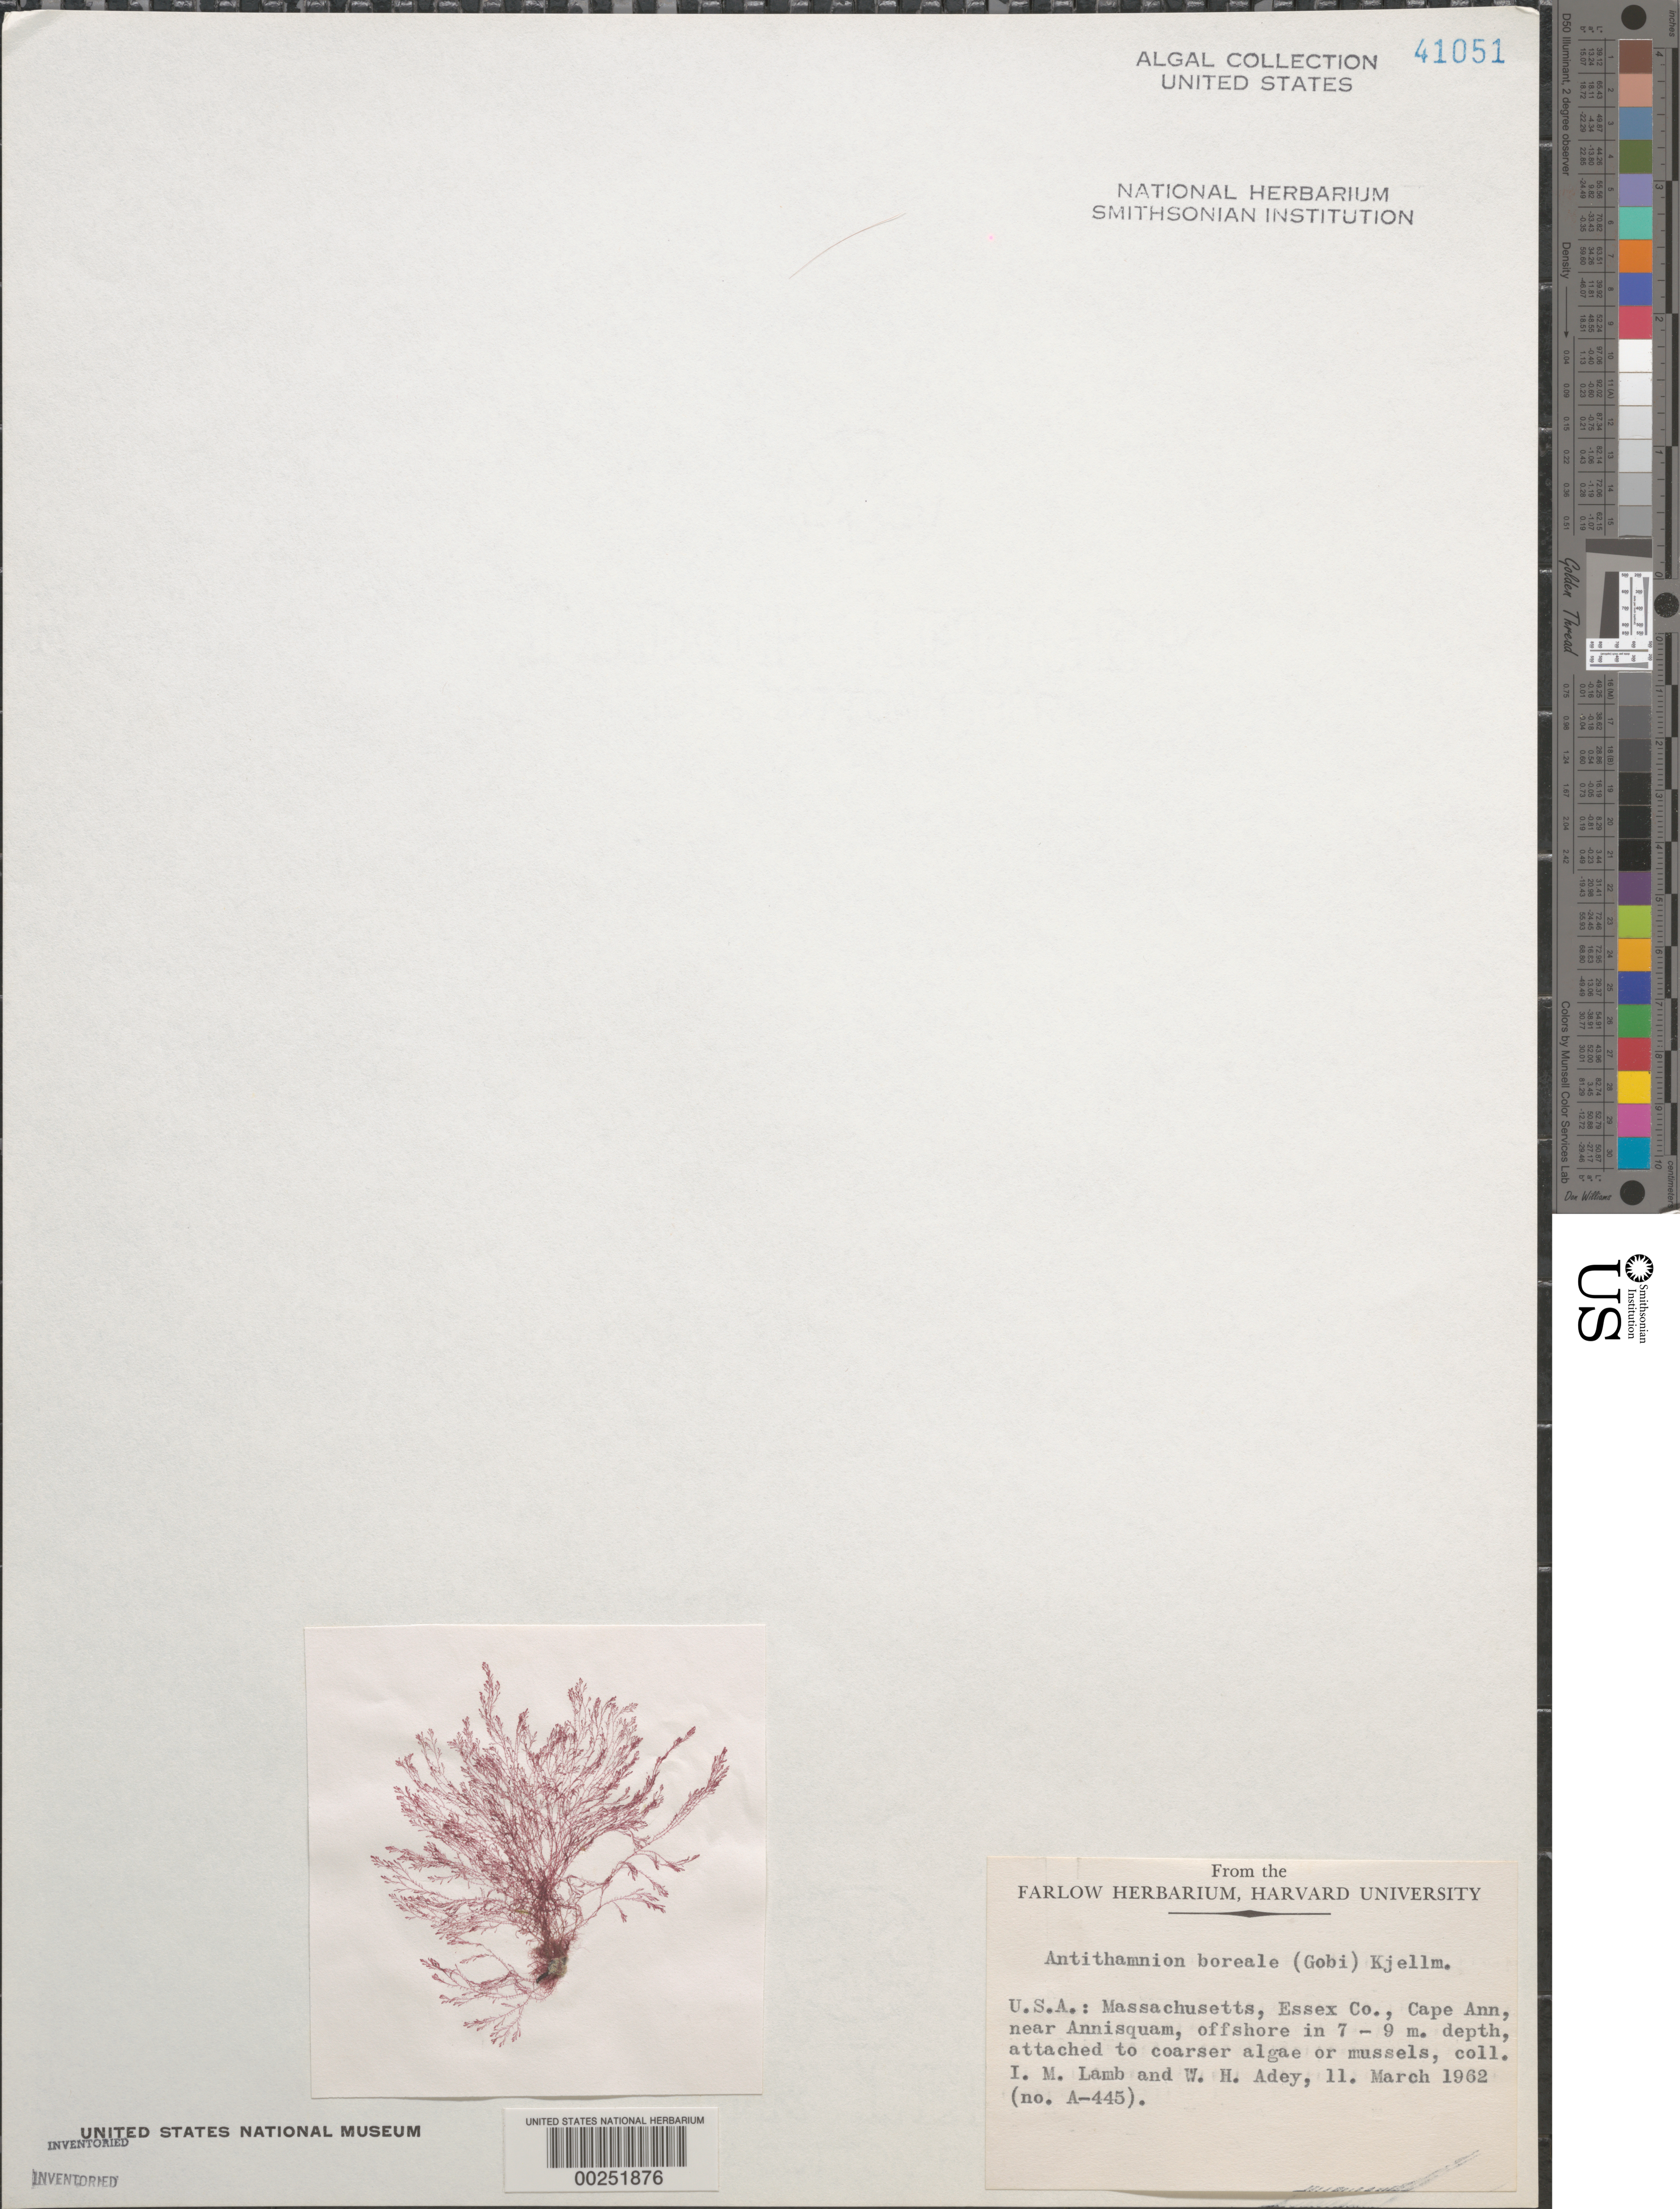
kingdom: Plantae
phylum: Rhodophyta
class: Florideophyceae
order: Ceramiales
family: Ceramiaceae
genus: Scagelothamnion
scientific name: Scagelothamnion pusillum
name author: (Rupr.) A. Athanasiadis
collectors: I. M. Lamb & W. H. Adey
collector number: A-445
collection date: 1962-03-11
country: United States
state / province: Massachusetts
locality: Essex Co., Cape Ann, near Annisquam.